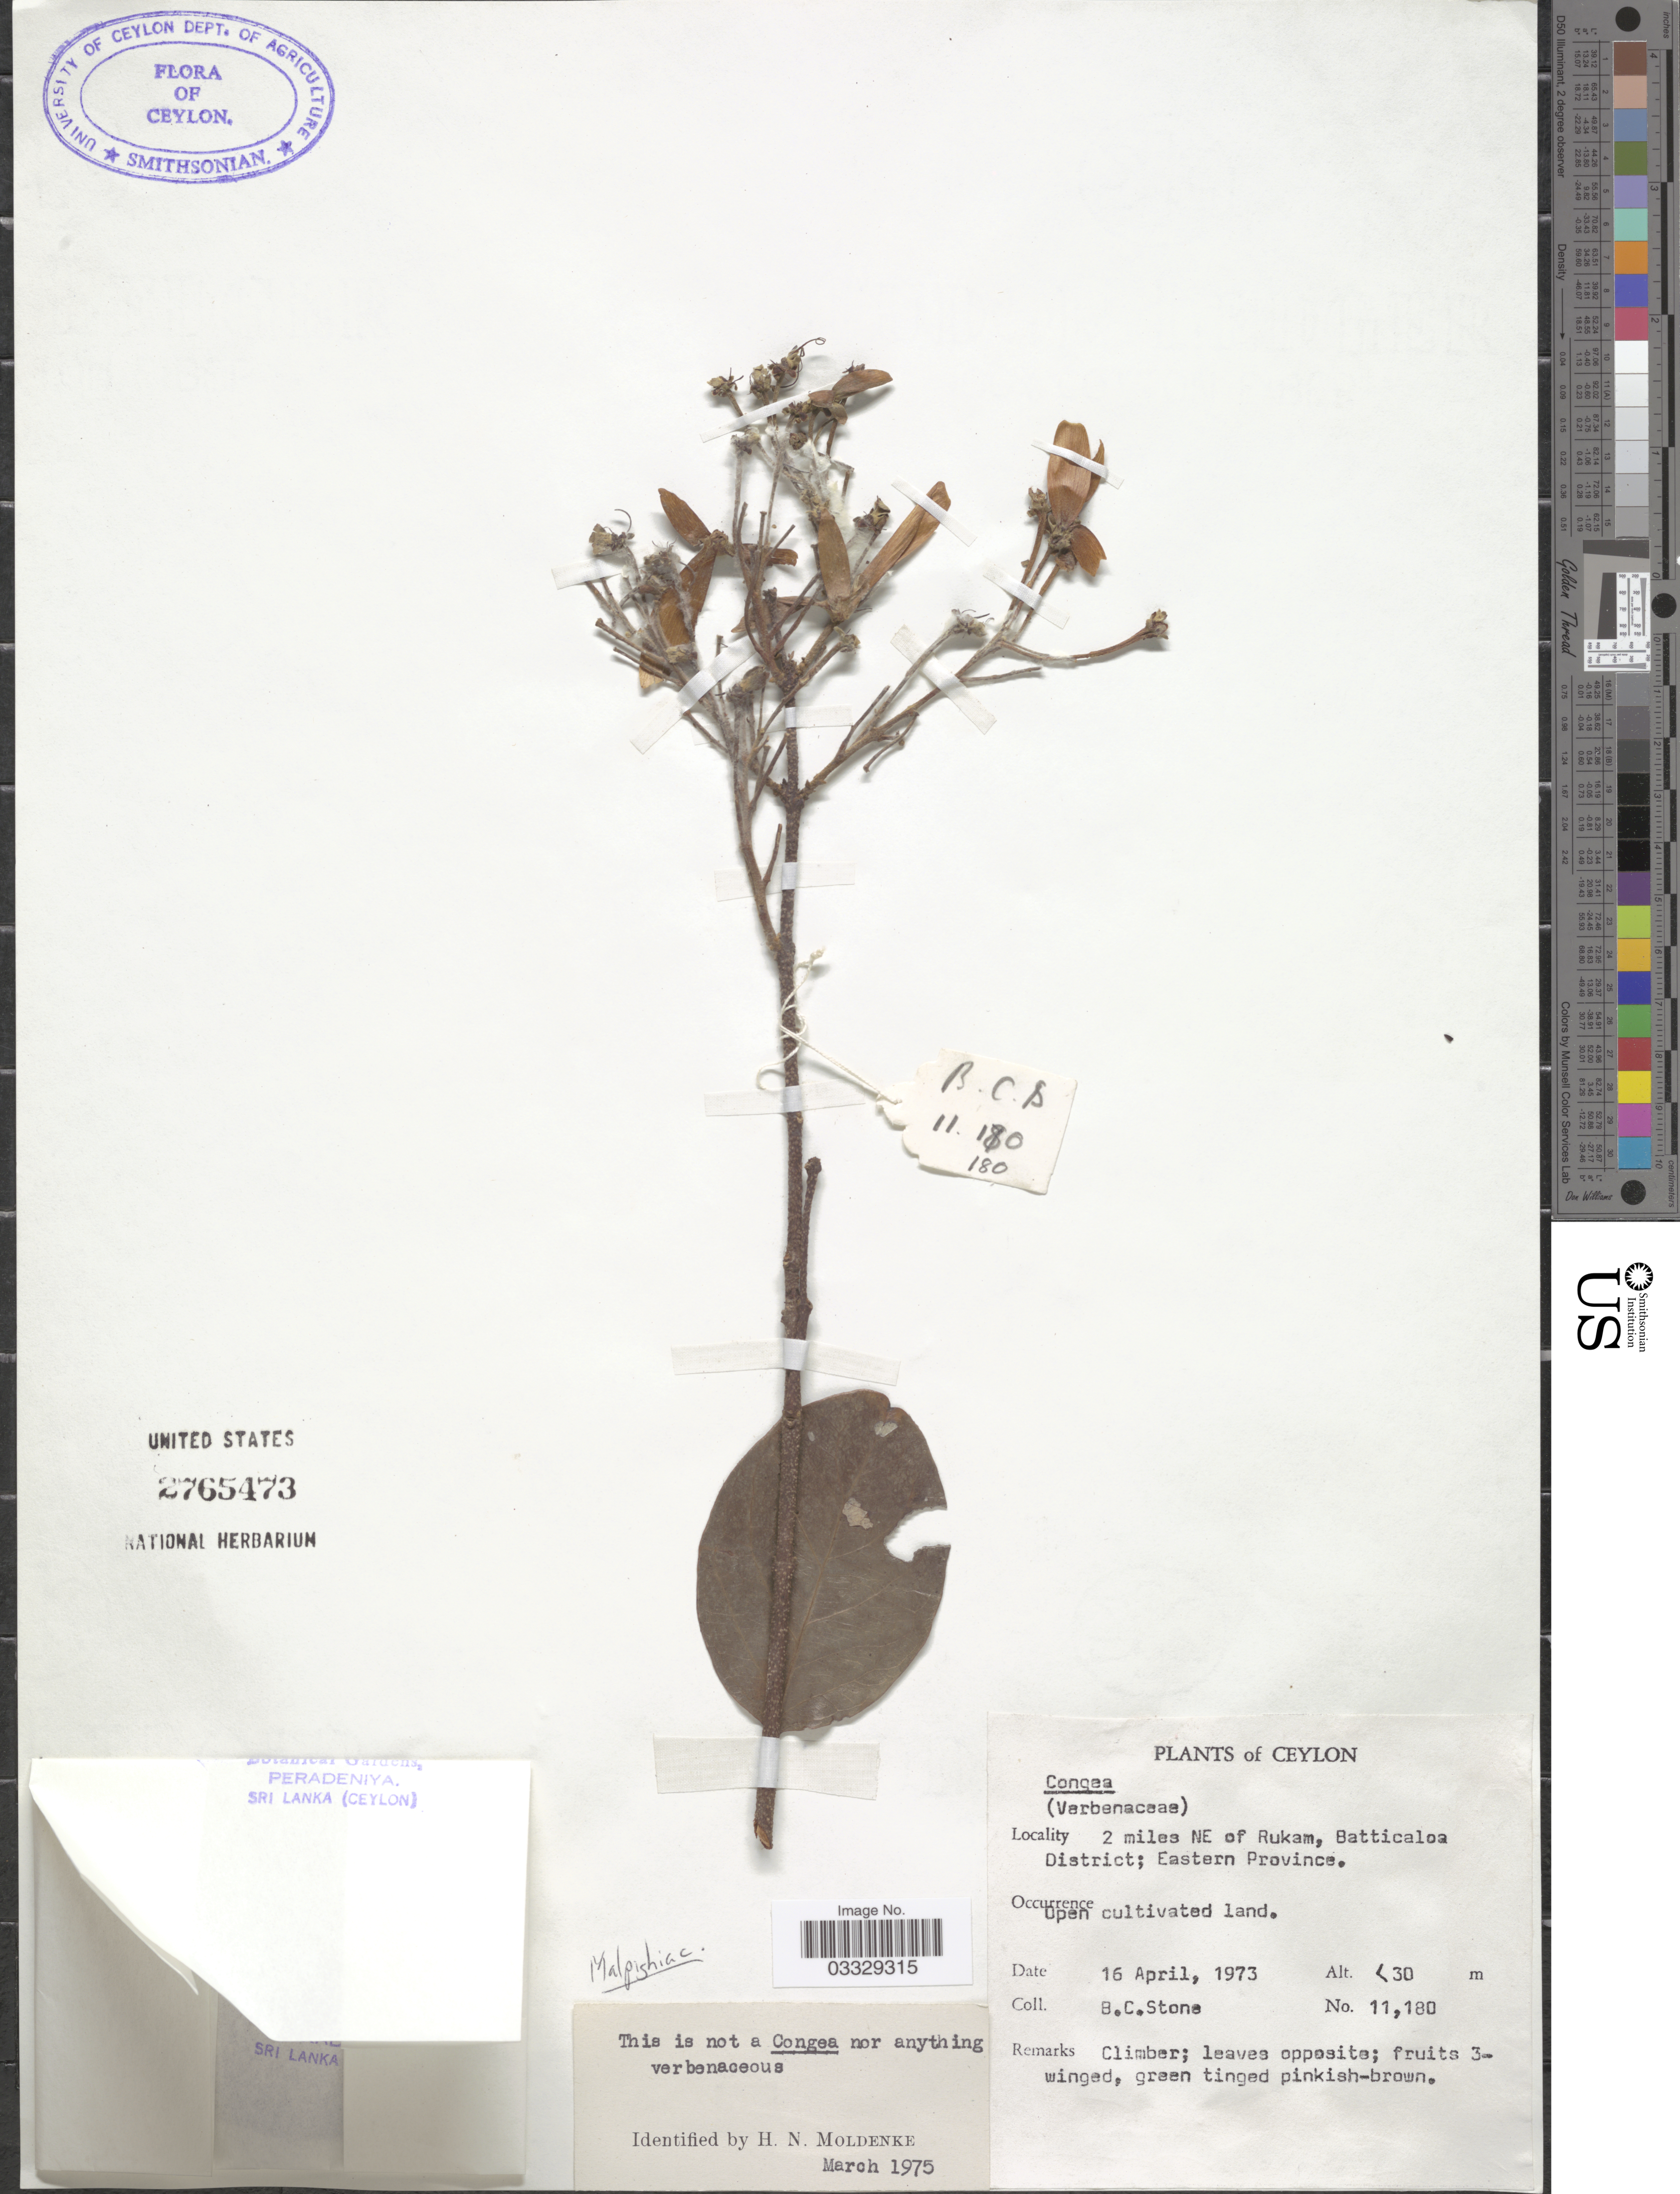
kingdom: Plantae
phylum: Tracheophyta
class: Magnoliopsida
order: Malpighiales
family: Malpighiaceae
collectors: B. C. Stone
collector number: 11180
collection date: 1973-04-16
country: Sri Lanka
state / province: Eastern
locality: Ceylon. 2 miles NE of Rukam, Batticaloa District.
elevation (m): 30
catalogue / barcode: US 2765473